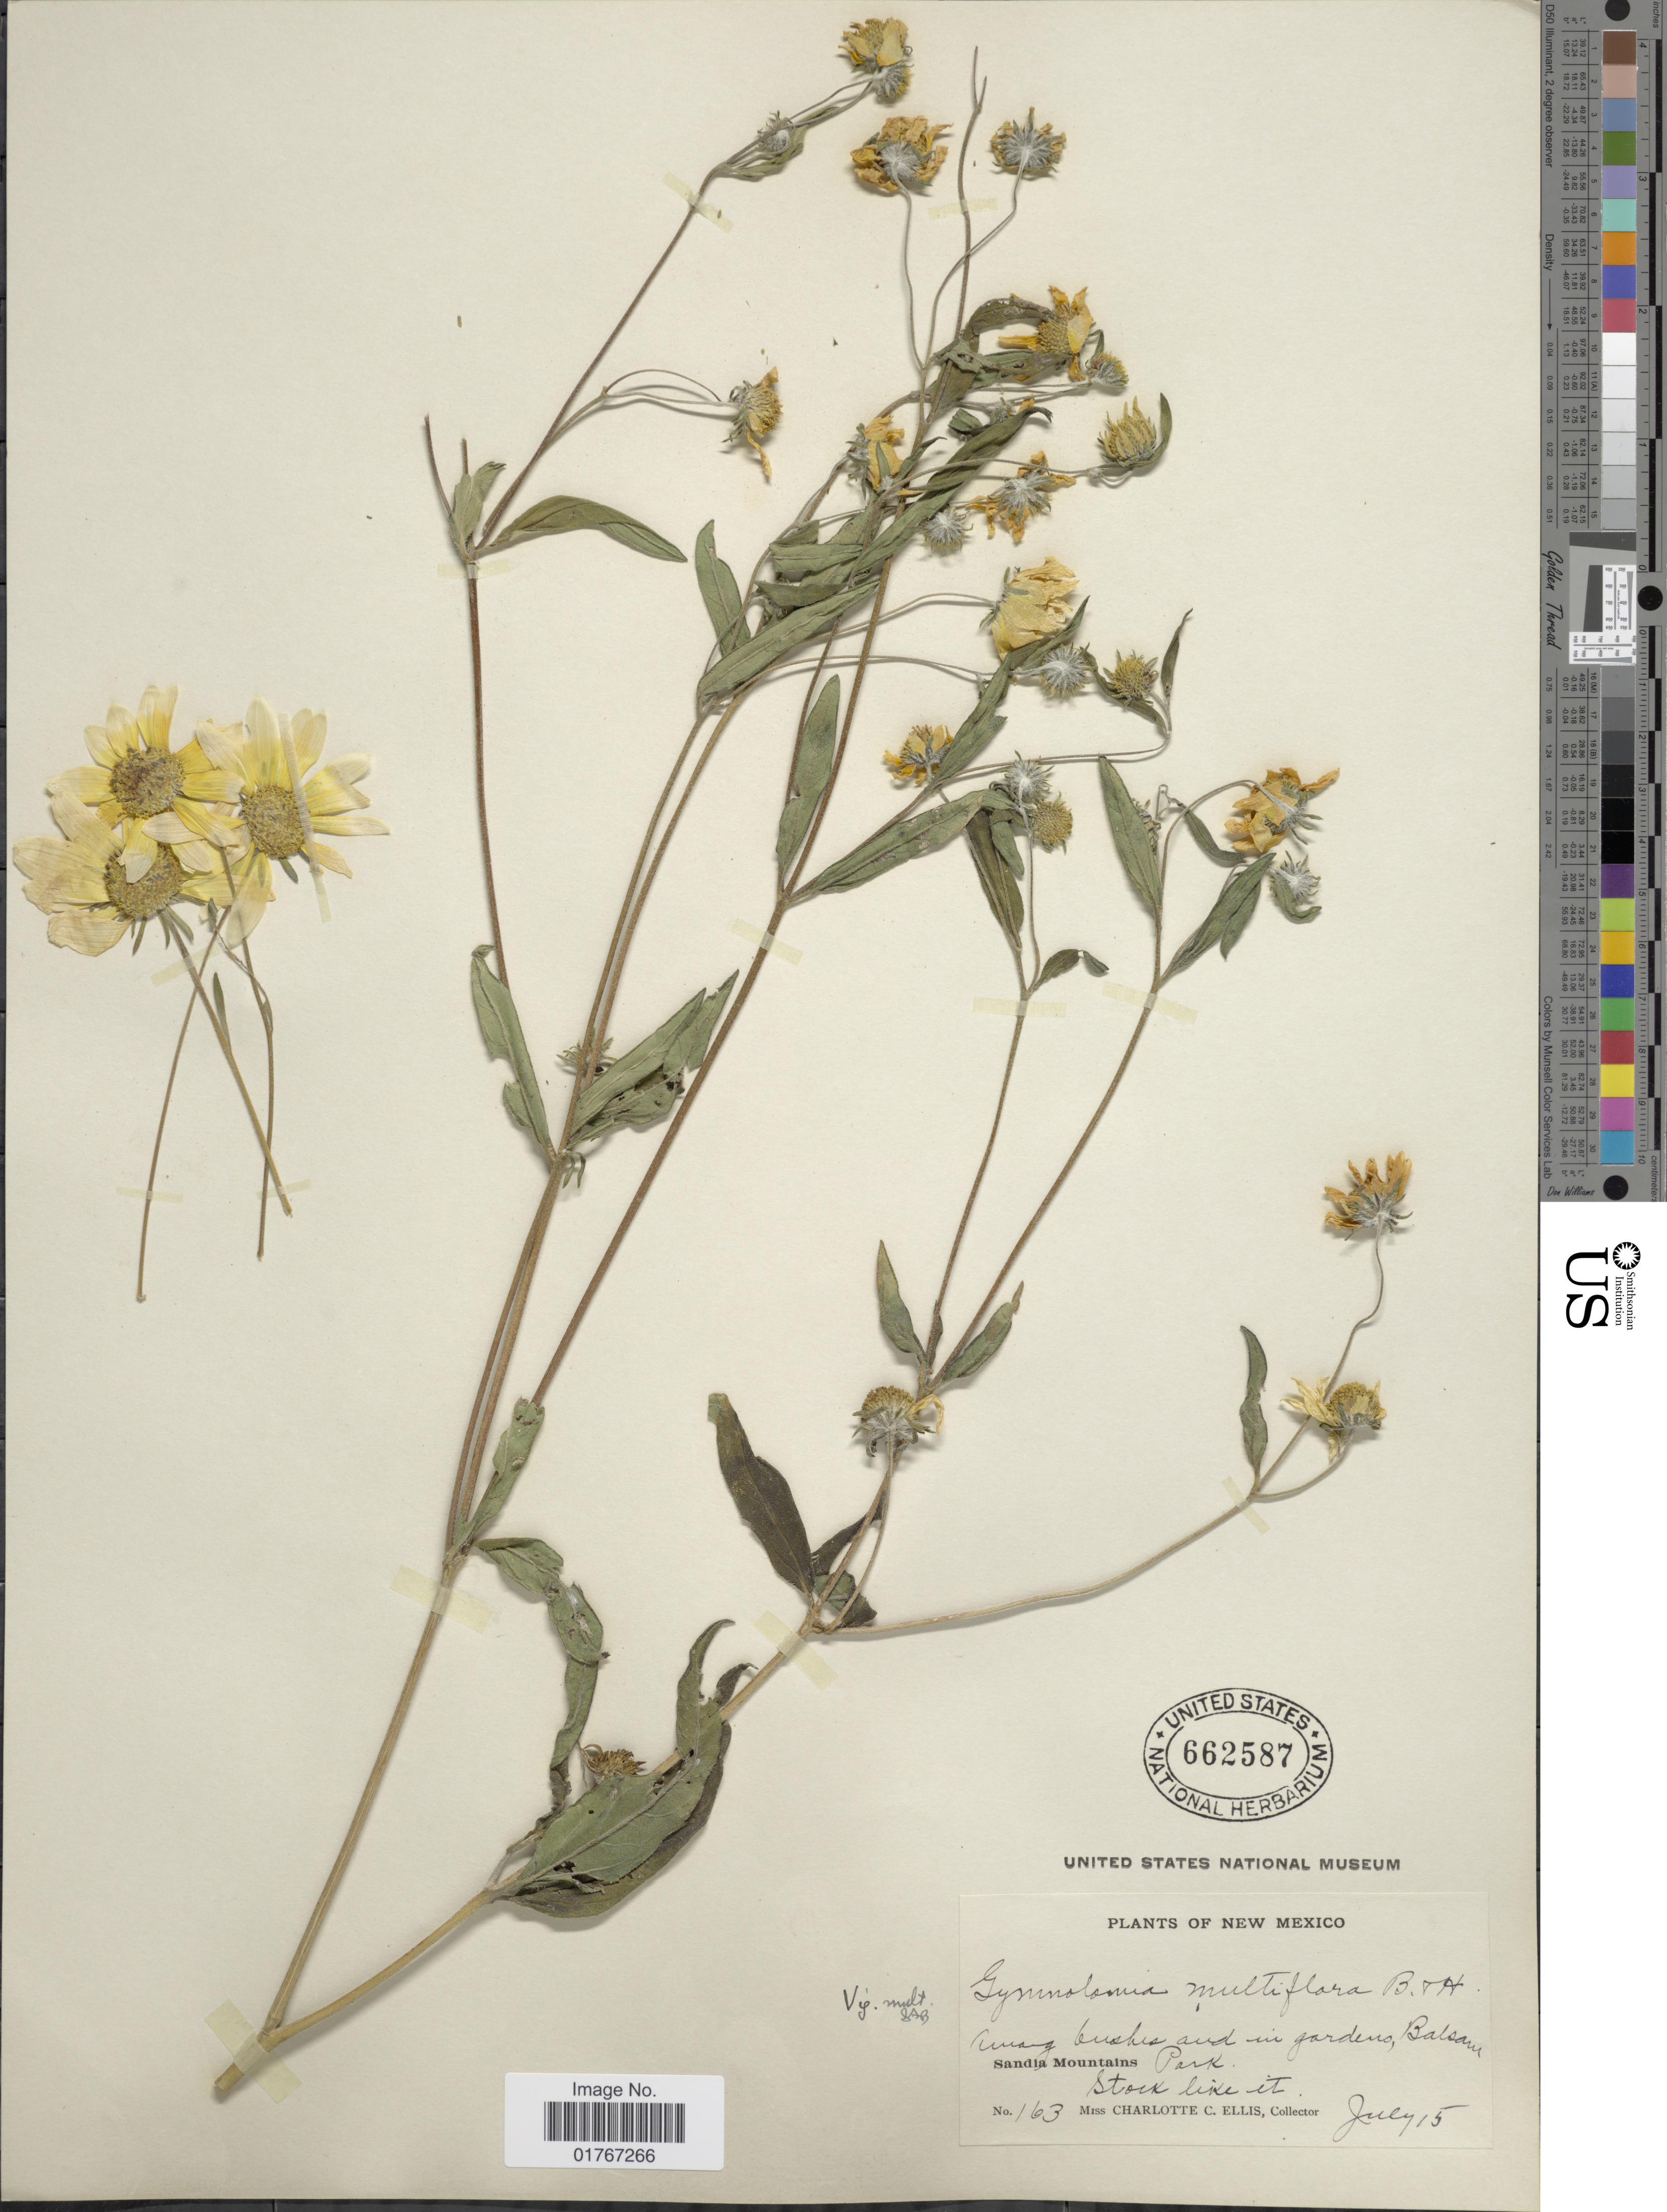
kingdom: Plantae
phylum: Tracheophyta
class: Magnoliopsida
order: Asterales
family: Asteraceae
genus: Heliomeris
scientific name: Heliomeris multiflora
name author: Nutt.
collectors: C. C. Ellis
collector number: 163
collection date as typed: Transcribed d/m/y: /7/15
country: United States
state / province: New Mexico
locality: Among bushes and in gardens, Balsam Park, Sandia Mountains.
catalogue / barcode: US 662587